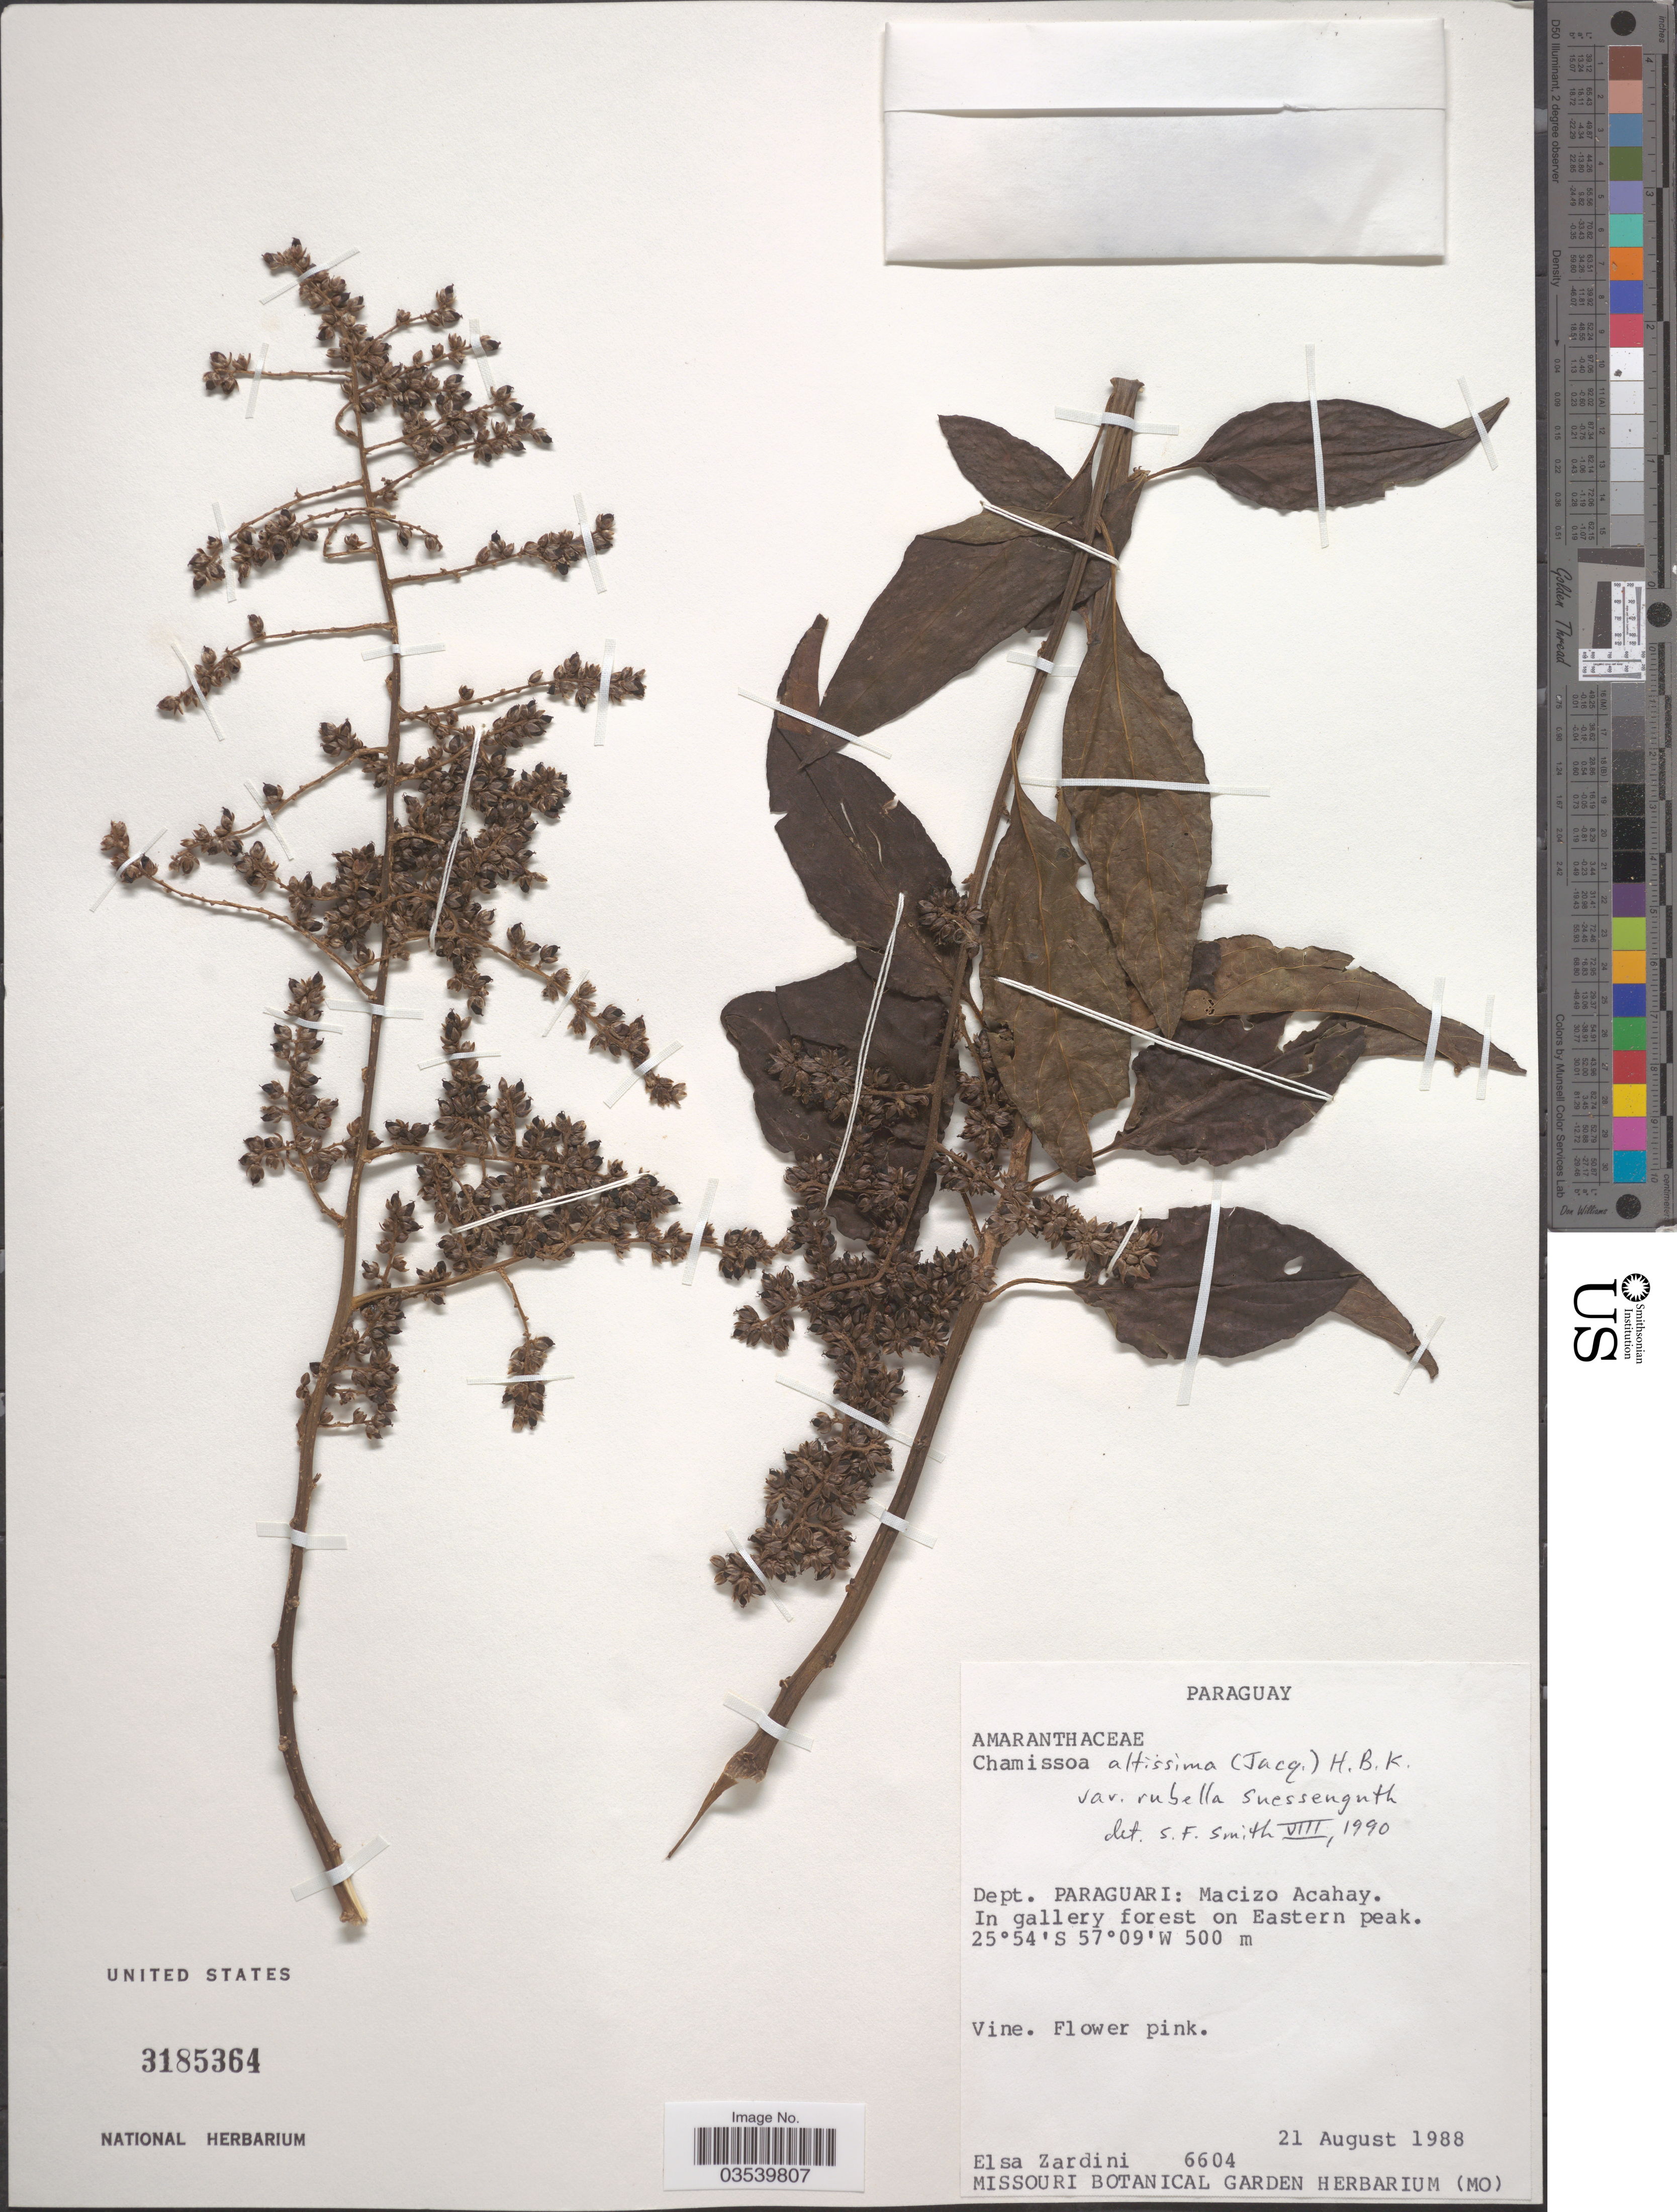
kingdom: Plantae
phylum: Tracheophyta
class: Magnoliopsida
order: Caryophyllales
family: Amaranthaceae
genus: Chamissoa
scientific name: Chamissoa altissima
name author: (Jacq.) Kunth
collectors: E. M. Zardini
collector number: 6604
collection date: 1988-08-21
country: Paraguay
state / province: Paraguari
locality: Dept. Paraguari: Macizo Acahay. In gallery forest on Eastern peak.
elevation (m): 500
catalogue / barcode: US 3185364